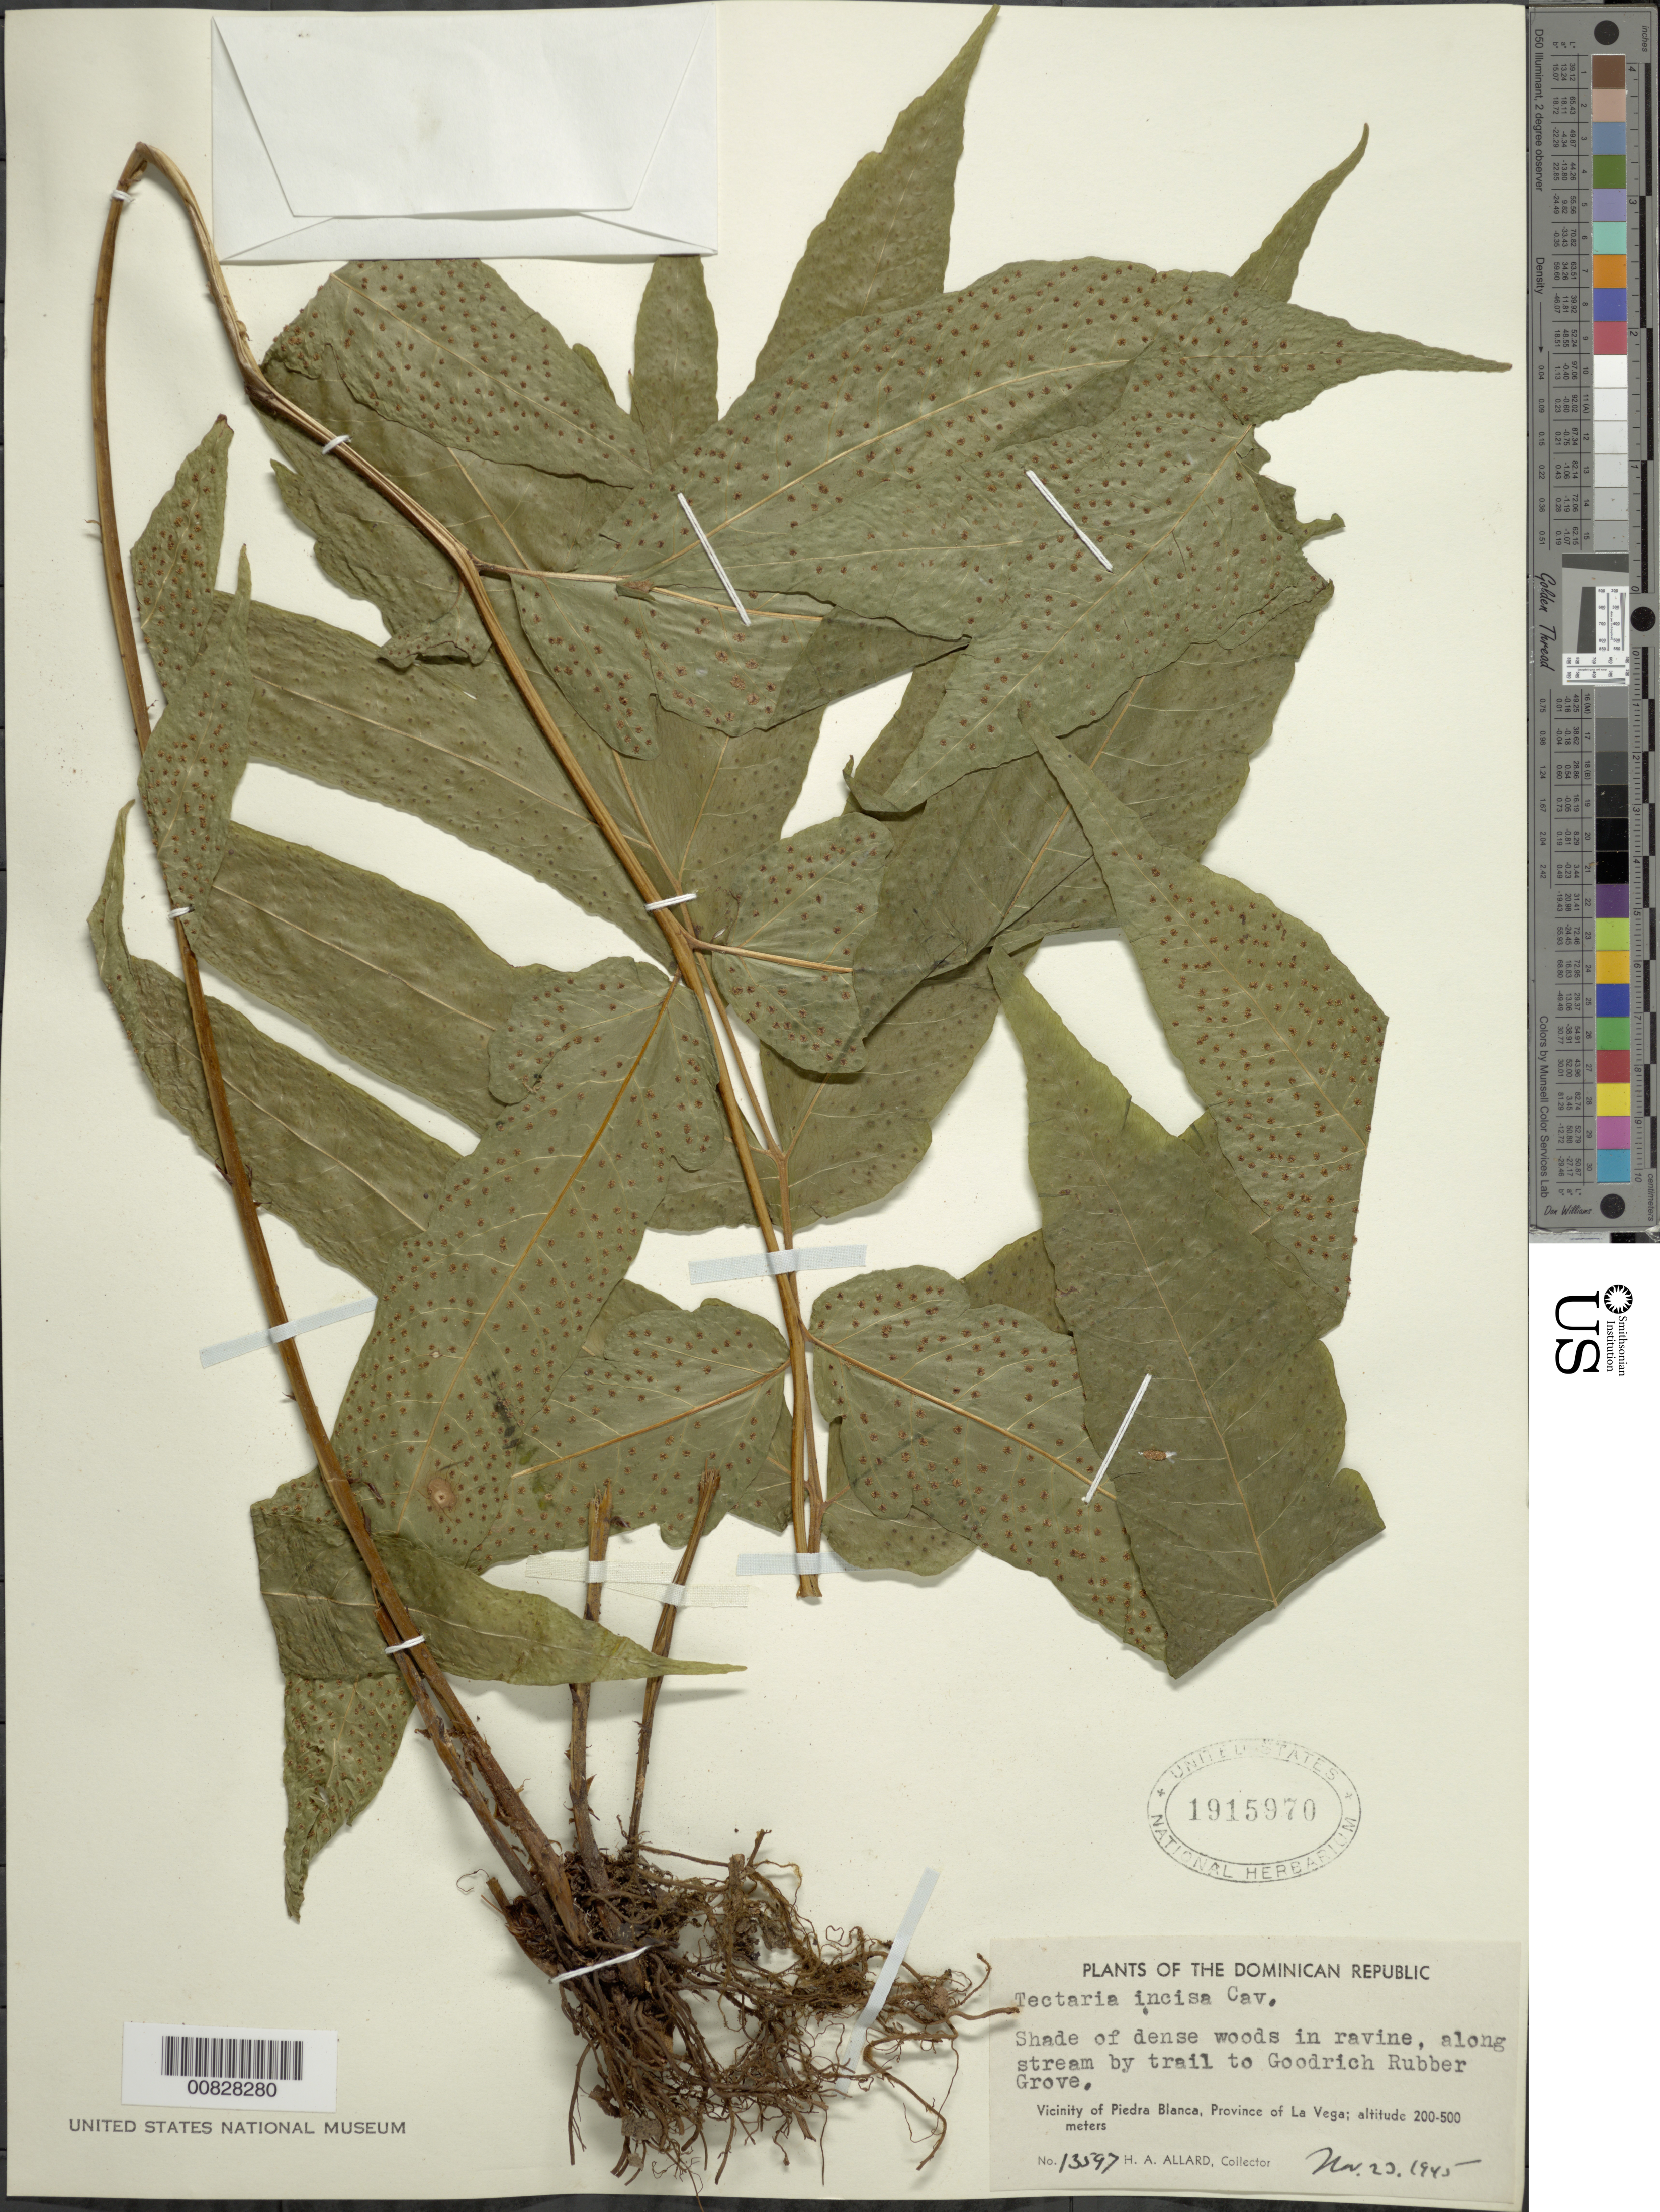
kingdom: Plantae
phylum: Tracheophyta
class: Polypodiopsida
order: Polypodiales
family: Tectariaceae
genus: Tectaria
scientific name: Tectaria incisa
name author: Cav.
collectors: H. A. Allard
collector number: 13597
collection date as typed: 23 Nov 1945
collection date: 1945-11-23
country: Dominican Republic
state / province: La Vega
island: Hispaniola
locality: Piedra Blanca vicinity, trail to Goodrich Rubber Grove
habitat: Shade of dense woods in ravine, along stream by trail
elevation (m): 200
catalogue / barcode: US 1915970